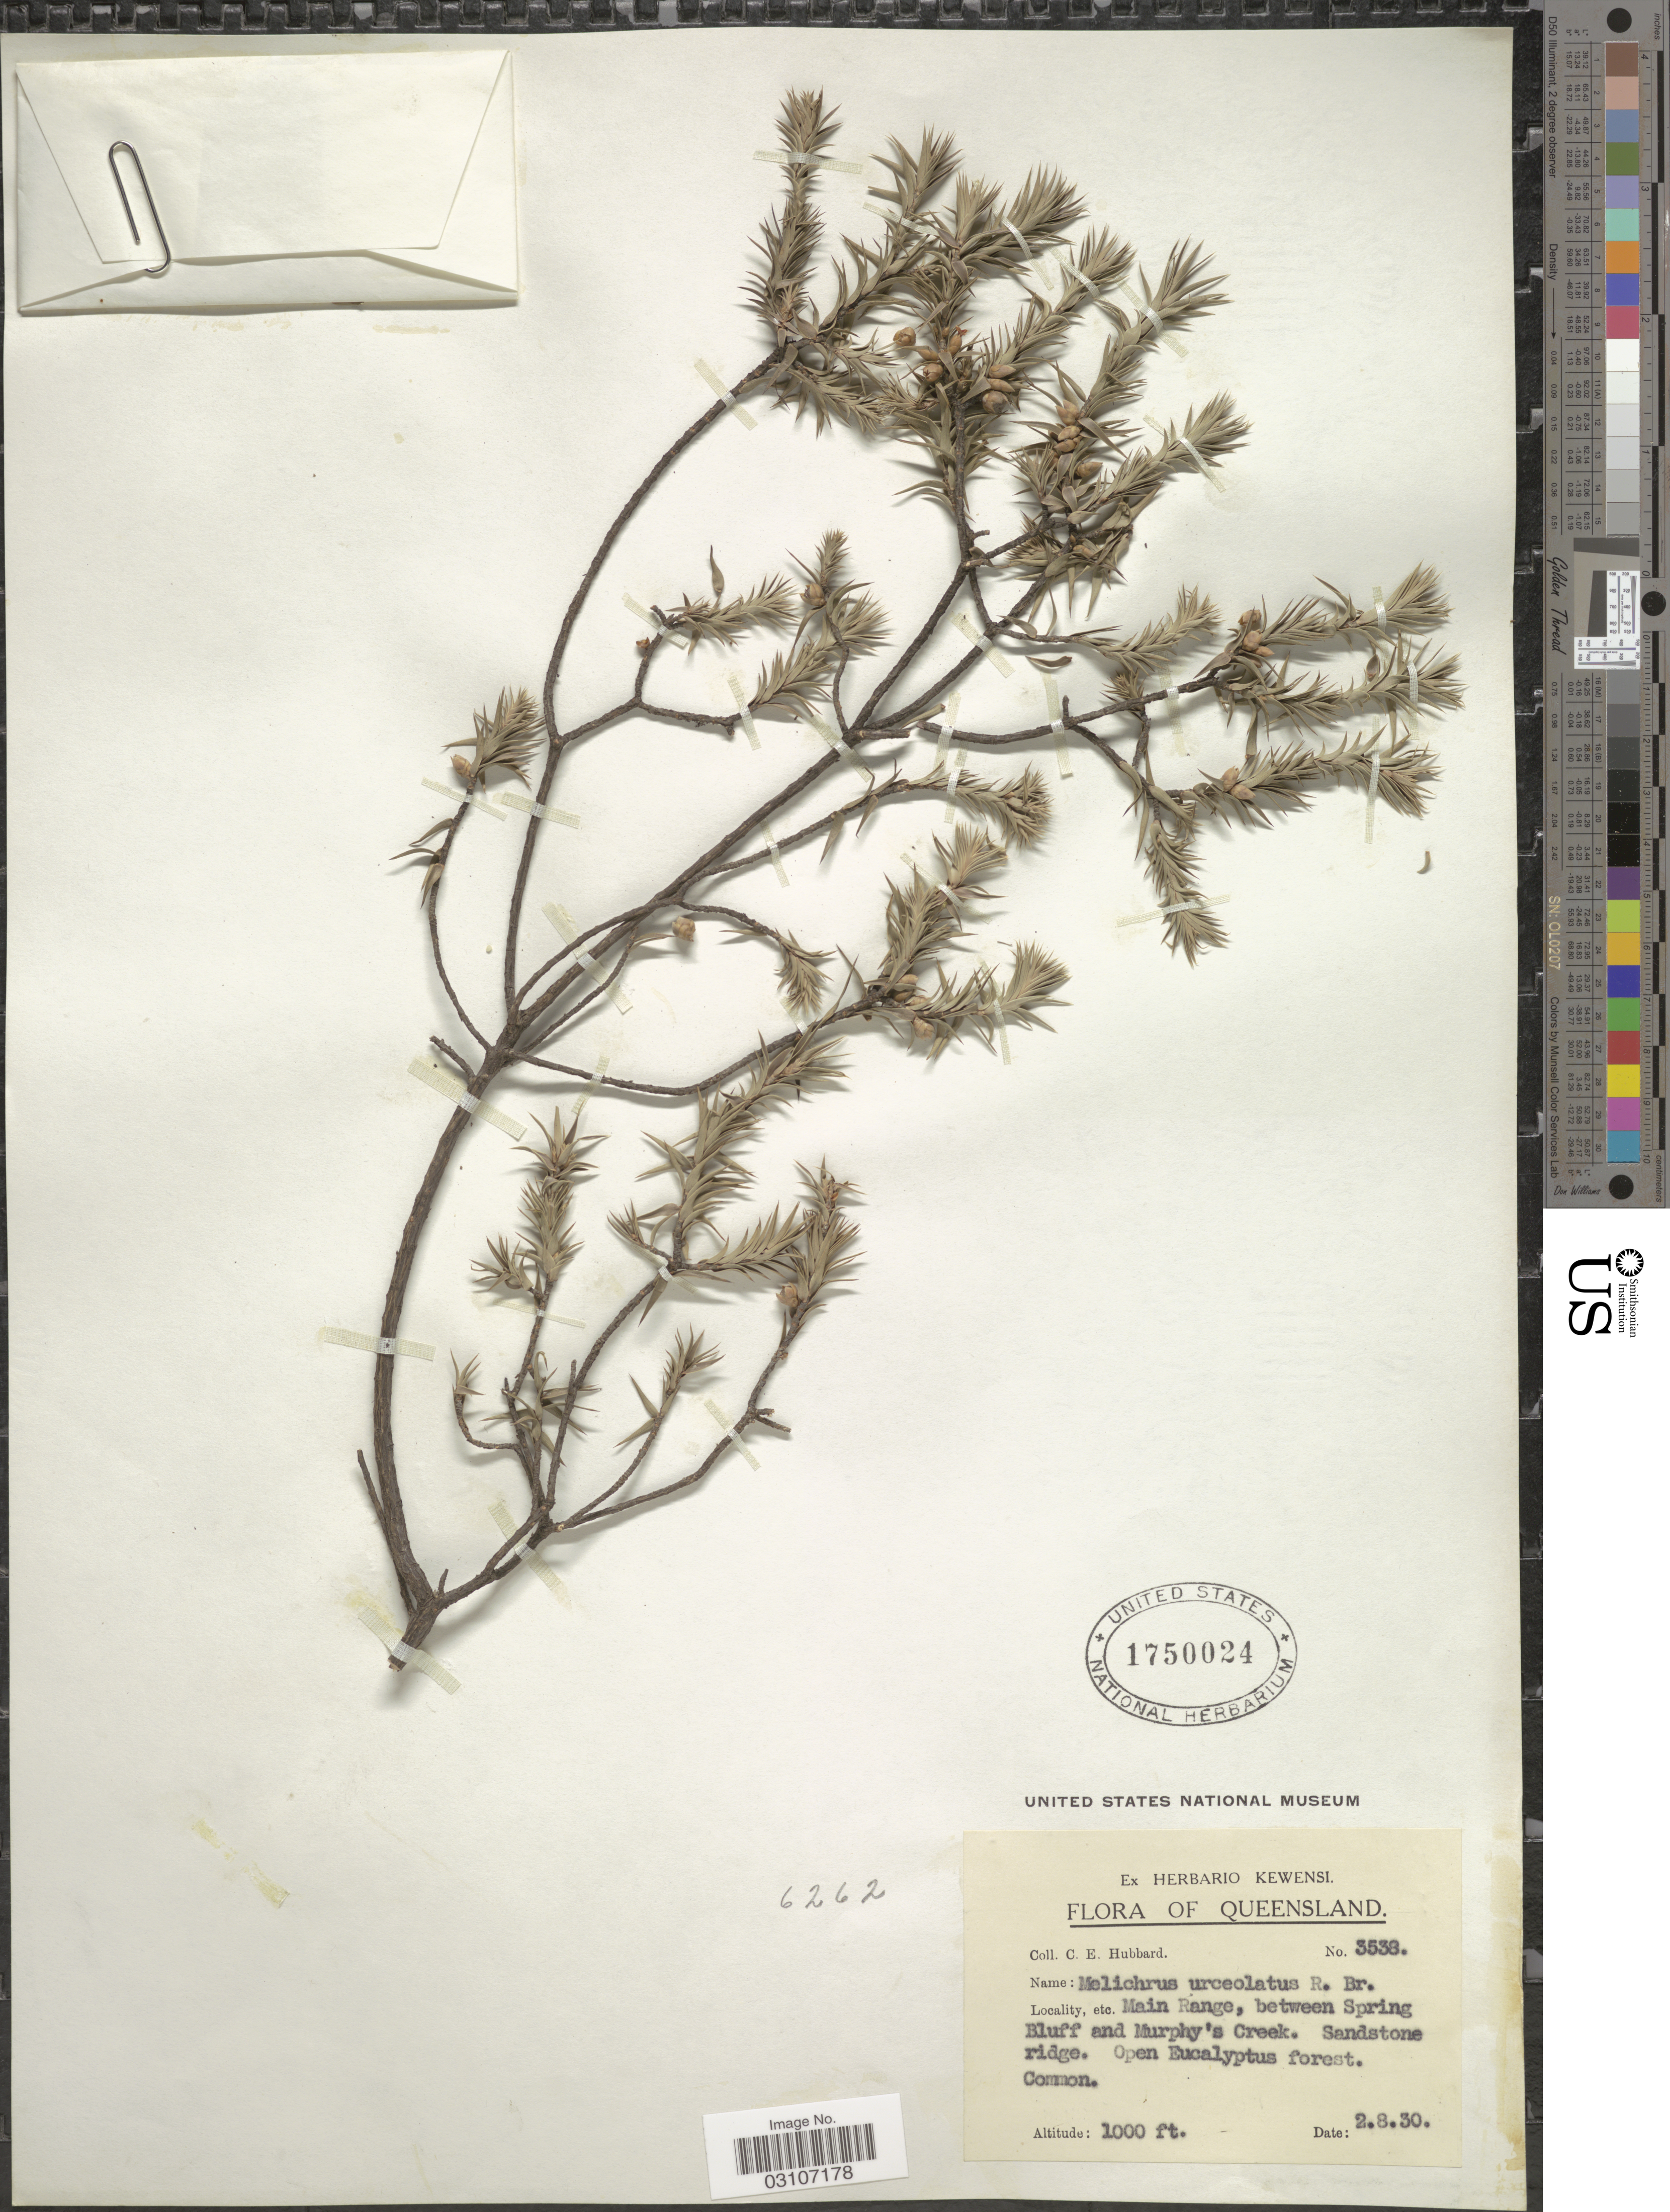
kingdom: Plantae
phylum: Tracheophyta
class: Magnoliopsida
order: Ericales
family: Ericaceae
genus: Melichrus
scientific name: Melichrus urceolatus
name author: R. Br.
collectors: C. E. Hubbard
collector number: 3538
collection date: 1930-08-02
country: Australia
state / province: Queensland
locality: Main Range, between Spring Bluff and Murphy's Creek.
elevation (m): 305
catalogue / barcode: US 1750024